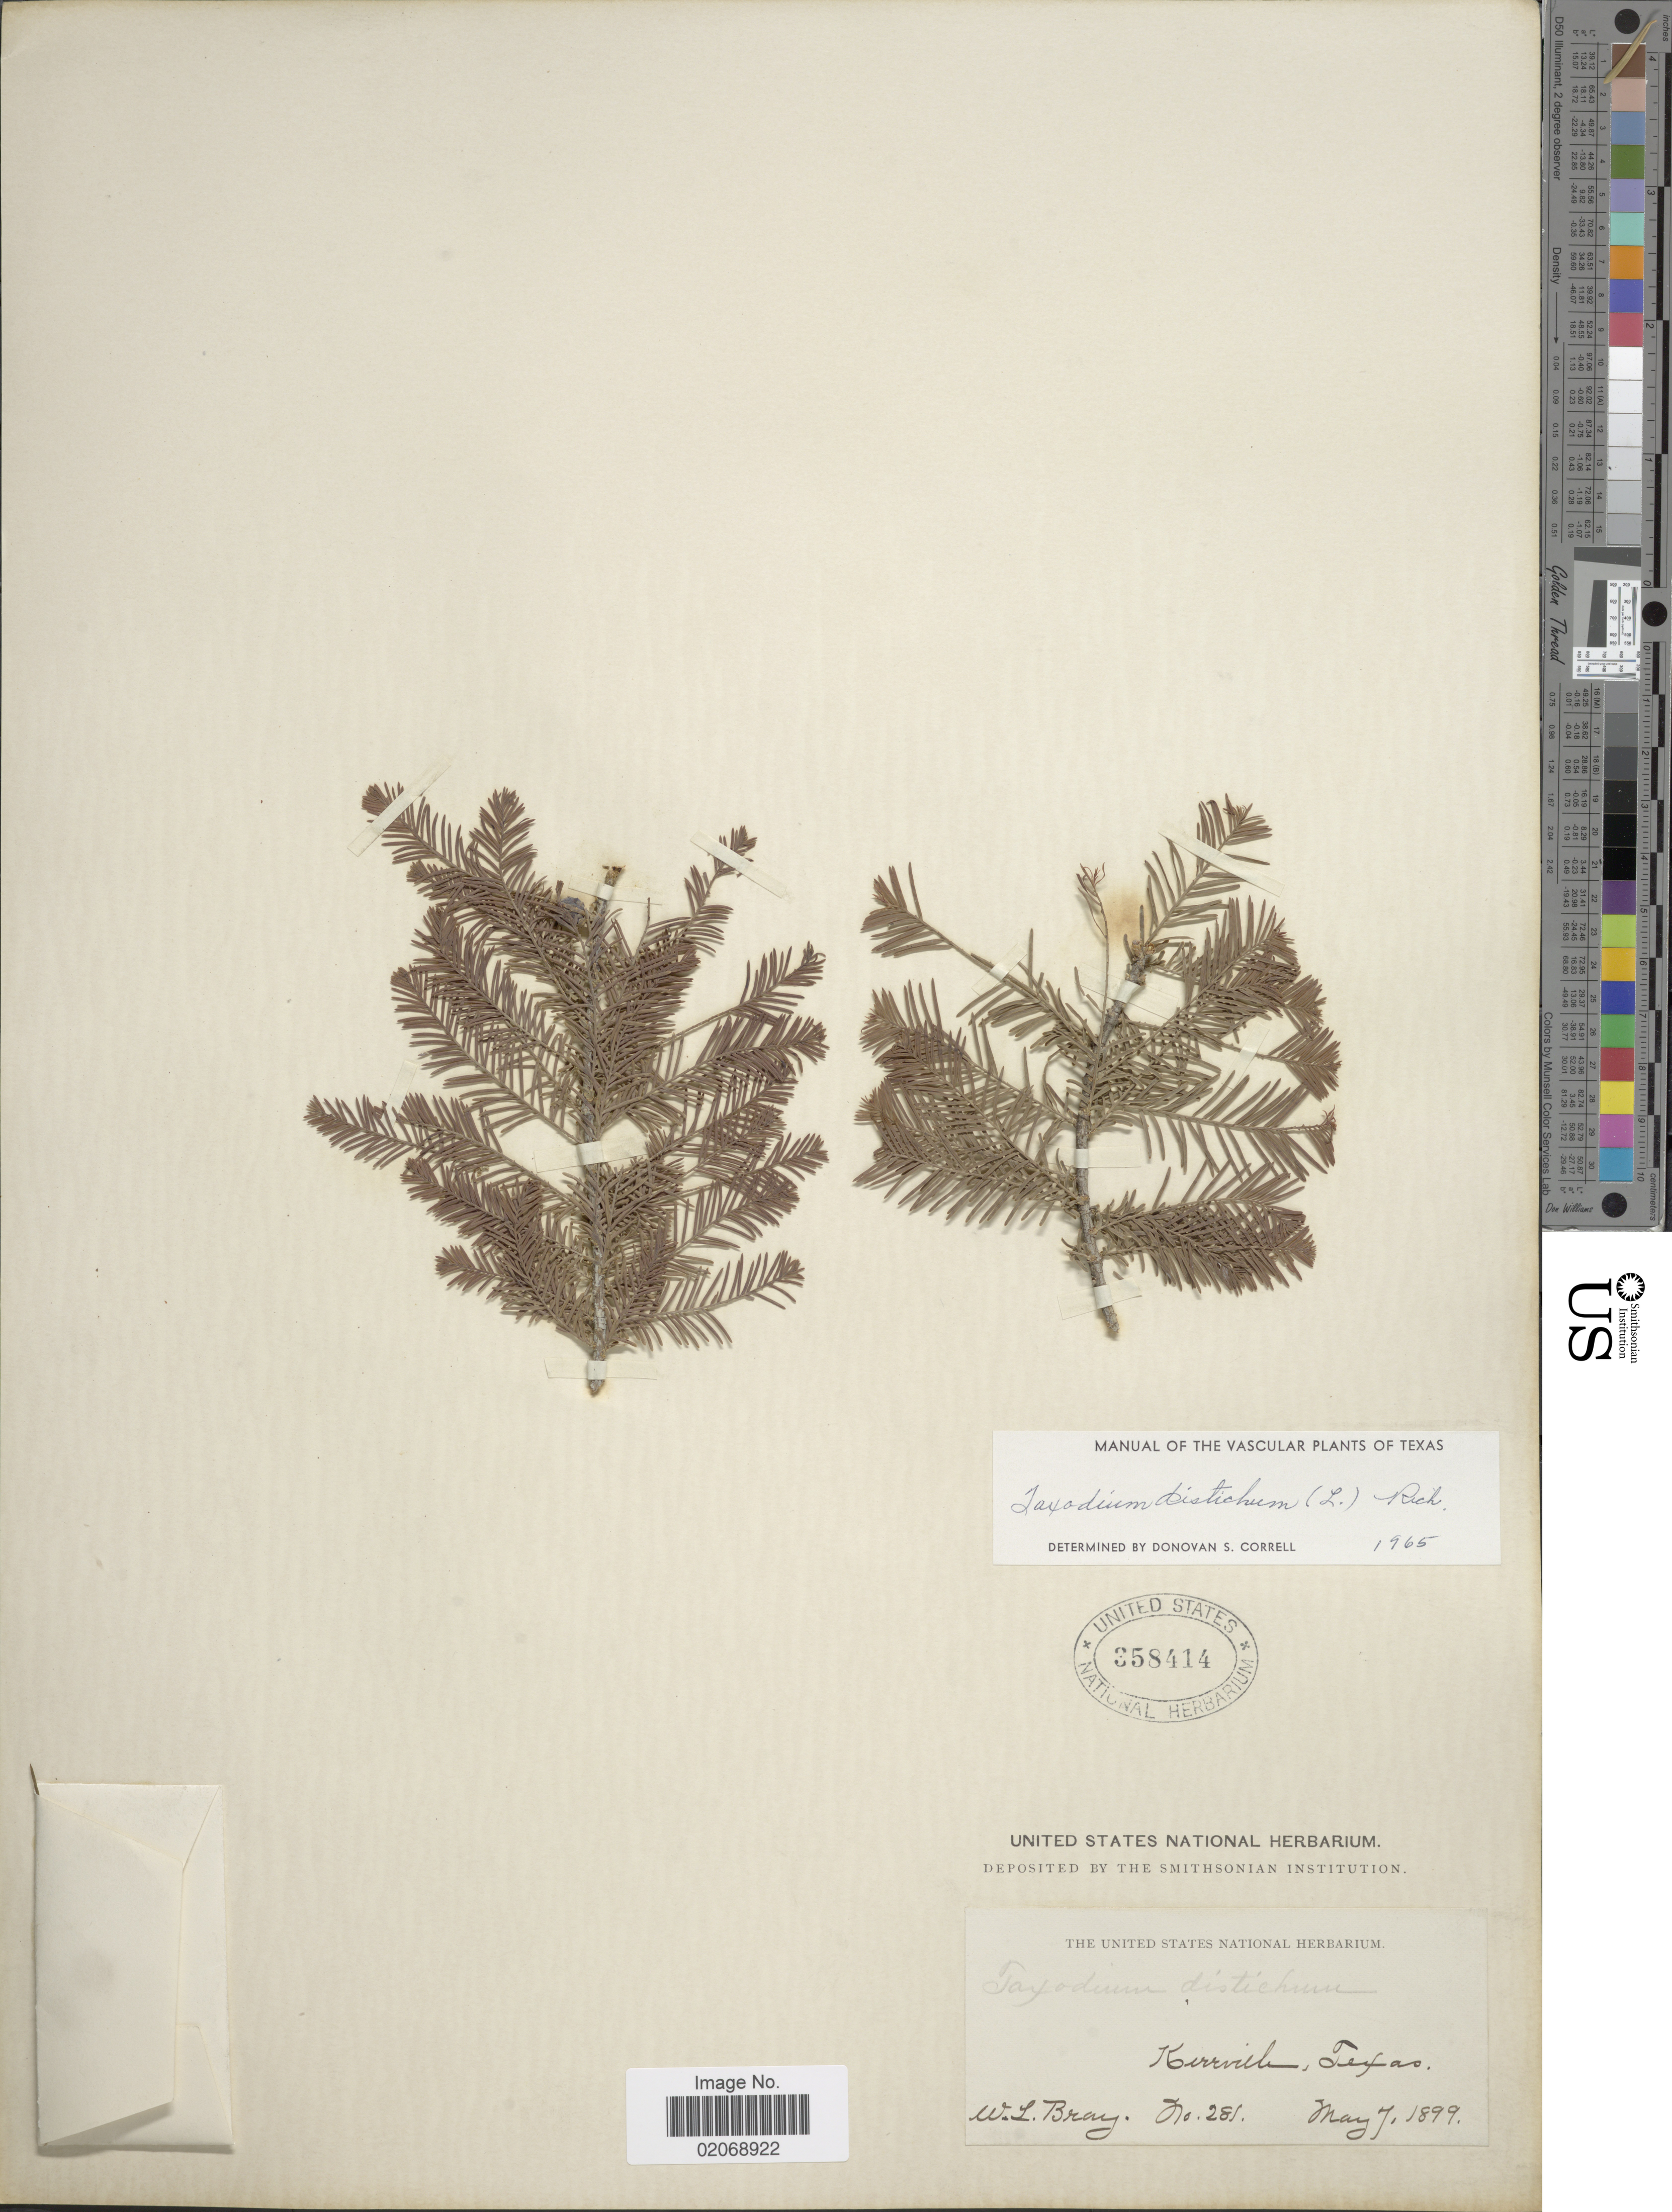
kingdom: Plantae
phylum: Tracheophyta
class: Pinopsida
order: Pinales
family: Cupressaceae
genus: Taxodium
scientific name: Taxodium distichum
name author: (L.) Rich.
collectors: W. L. Bray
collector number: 281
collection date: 1899-05-07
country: United States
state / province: Texas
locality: Kerrville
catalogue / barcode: US 358414